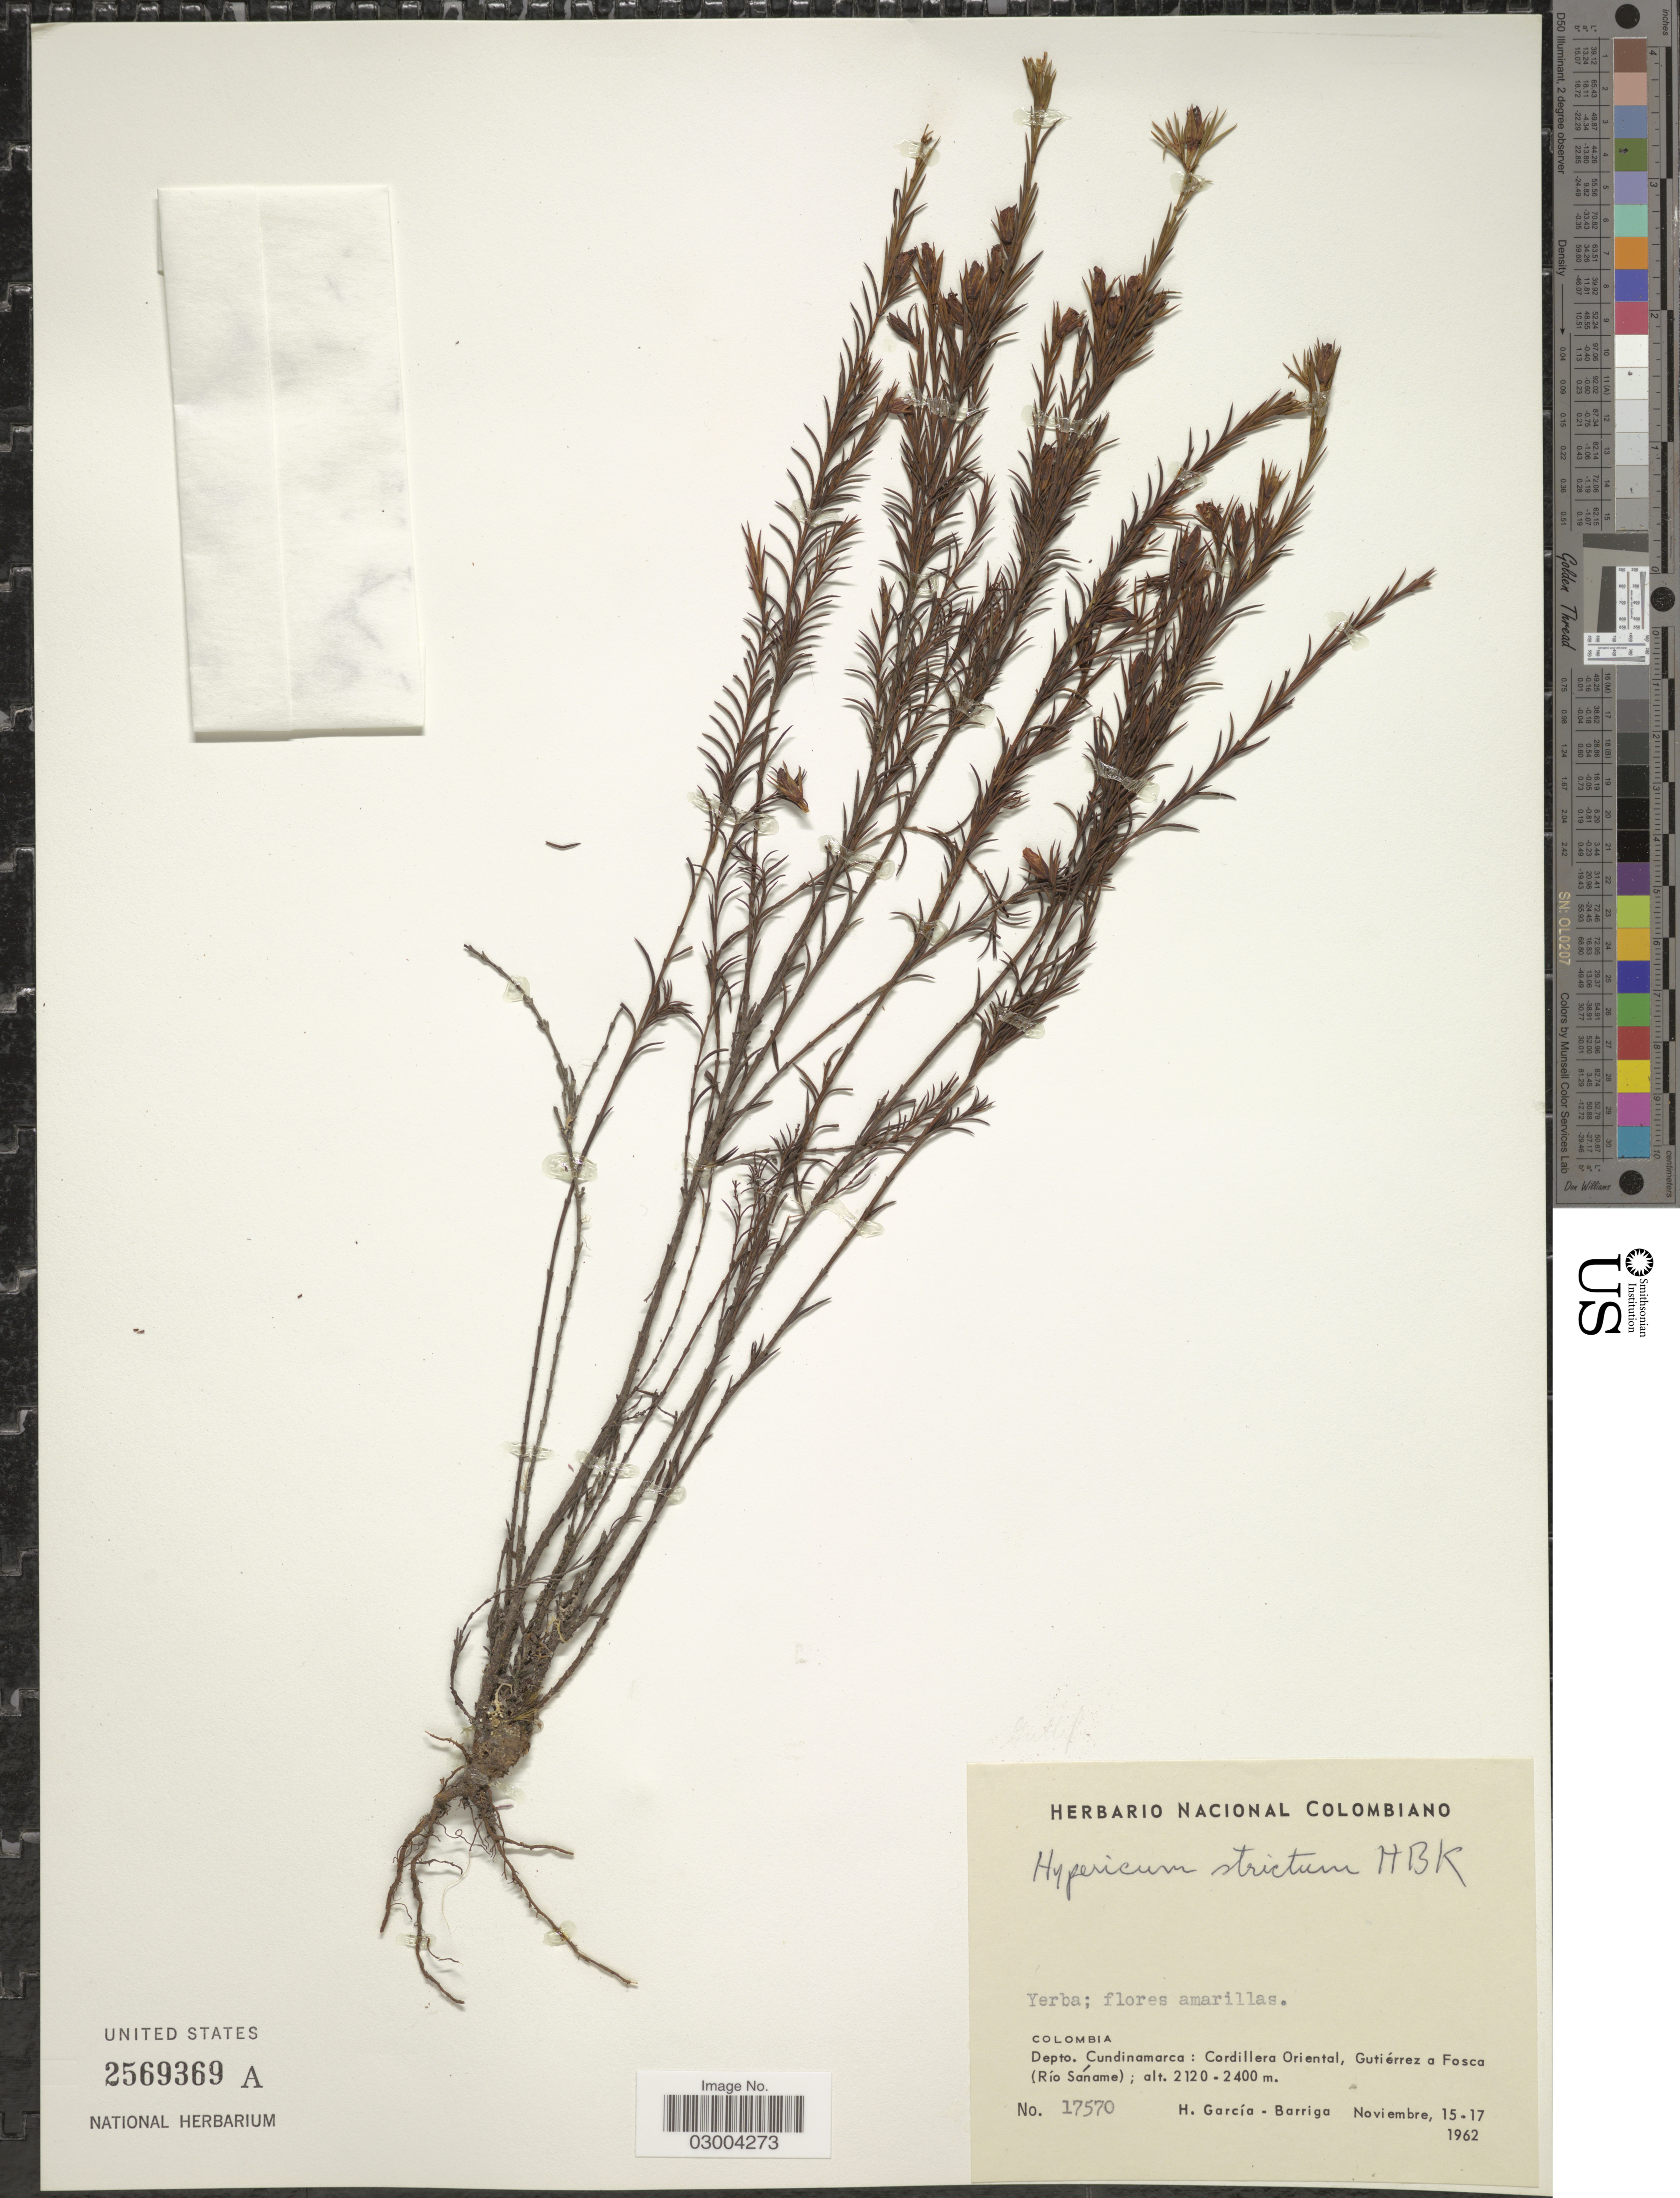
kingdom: Plantae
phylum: Tracheophyta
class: Magnoliopsida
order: Malpighiales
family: Hypericaceae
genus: Hypericum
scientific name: Hypericum strictum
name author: Kunth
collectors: H. García Barriga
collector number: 17570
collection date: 1962-11-15/1962-11-17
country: Colombia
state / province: Cundinamarca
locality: Depto. Cundinamarca: Cordillera Oriental, Gutiérrez a Fosca (Río Sáname).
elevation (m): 2120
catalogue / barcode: US 2569369A